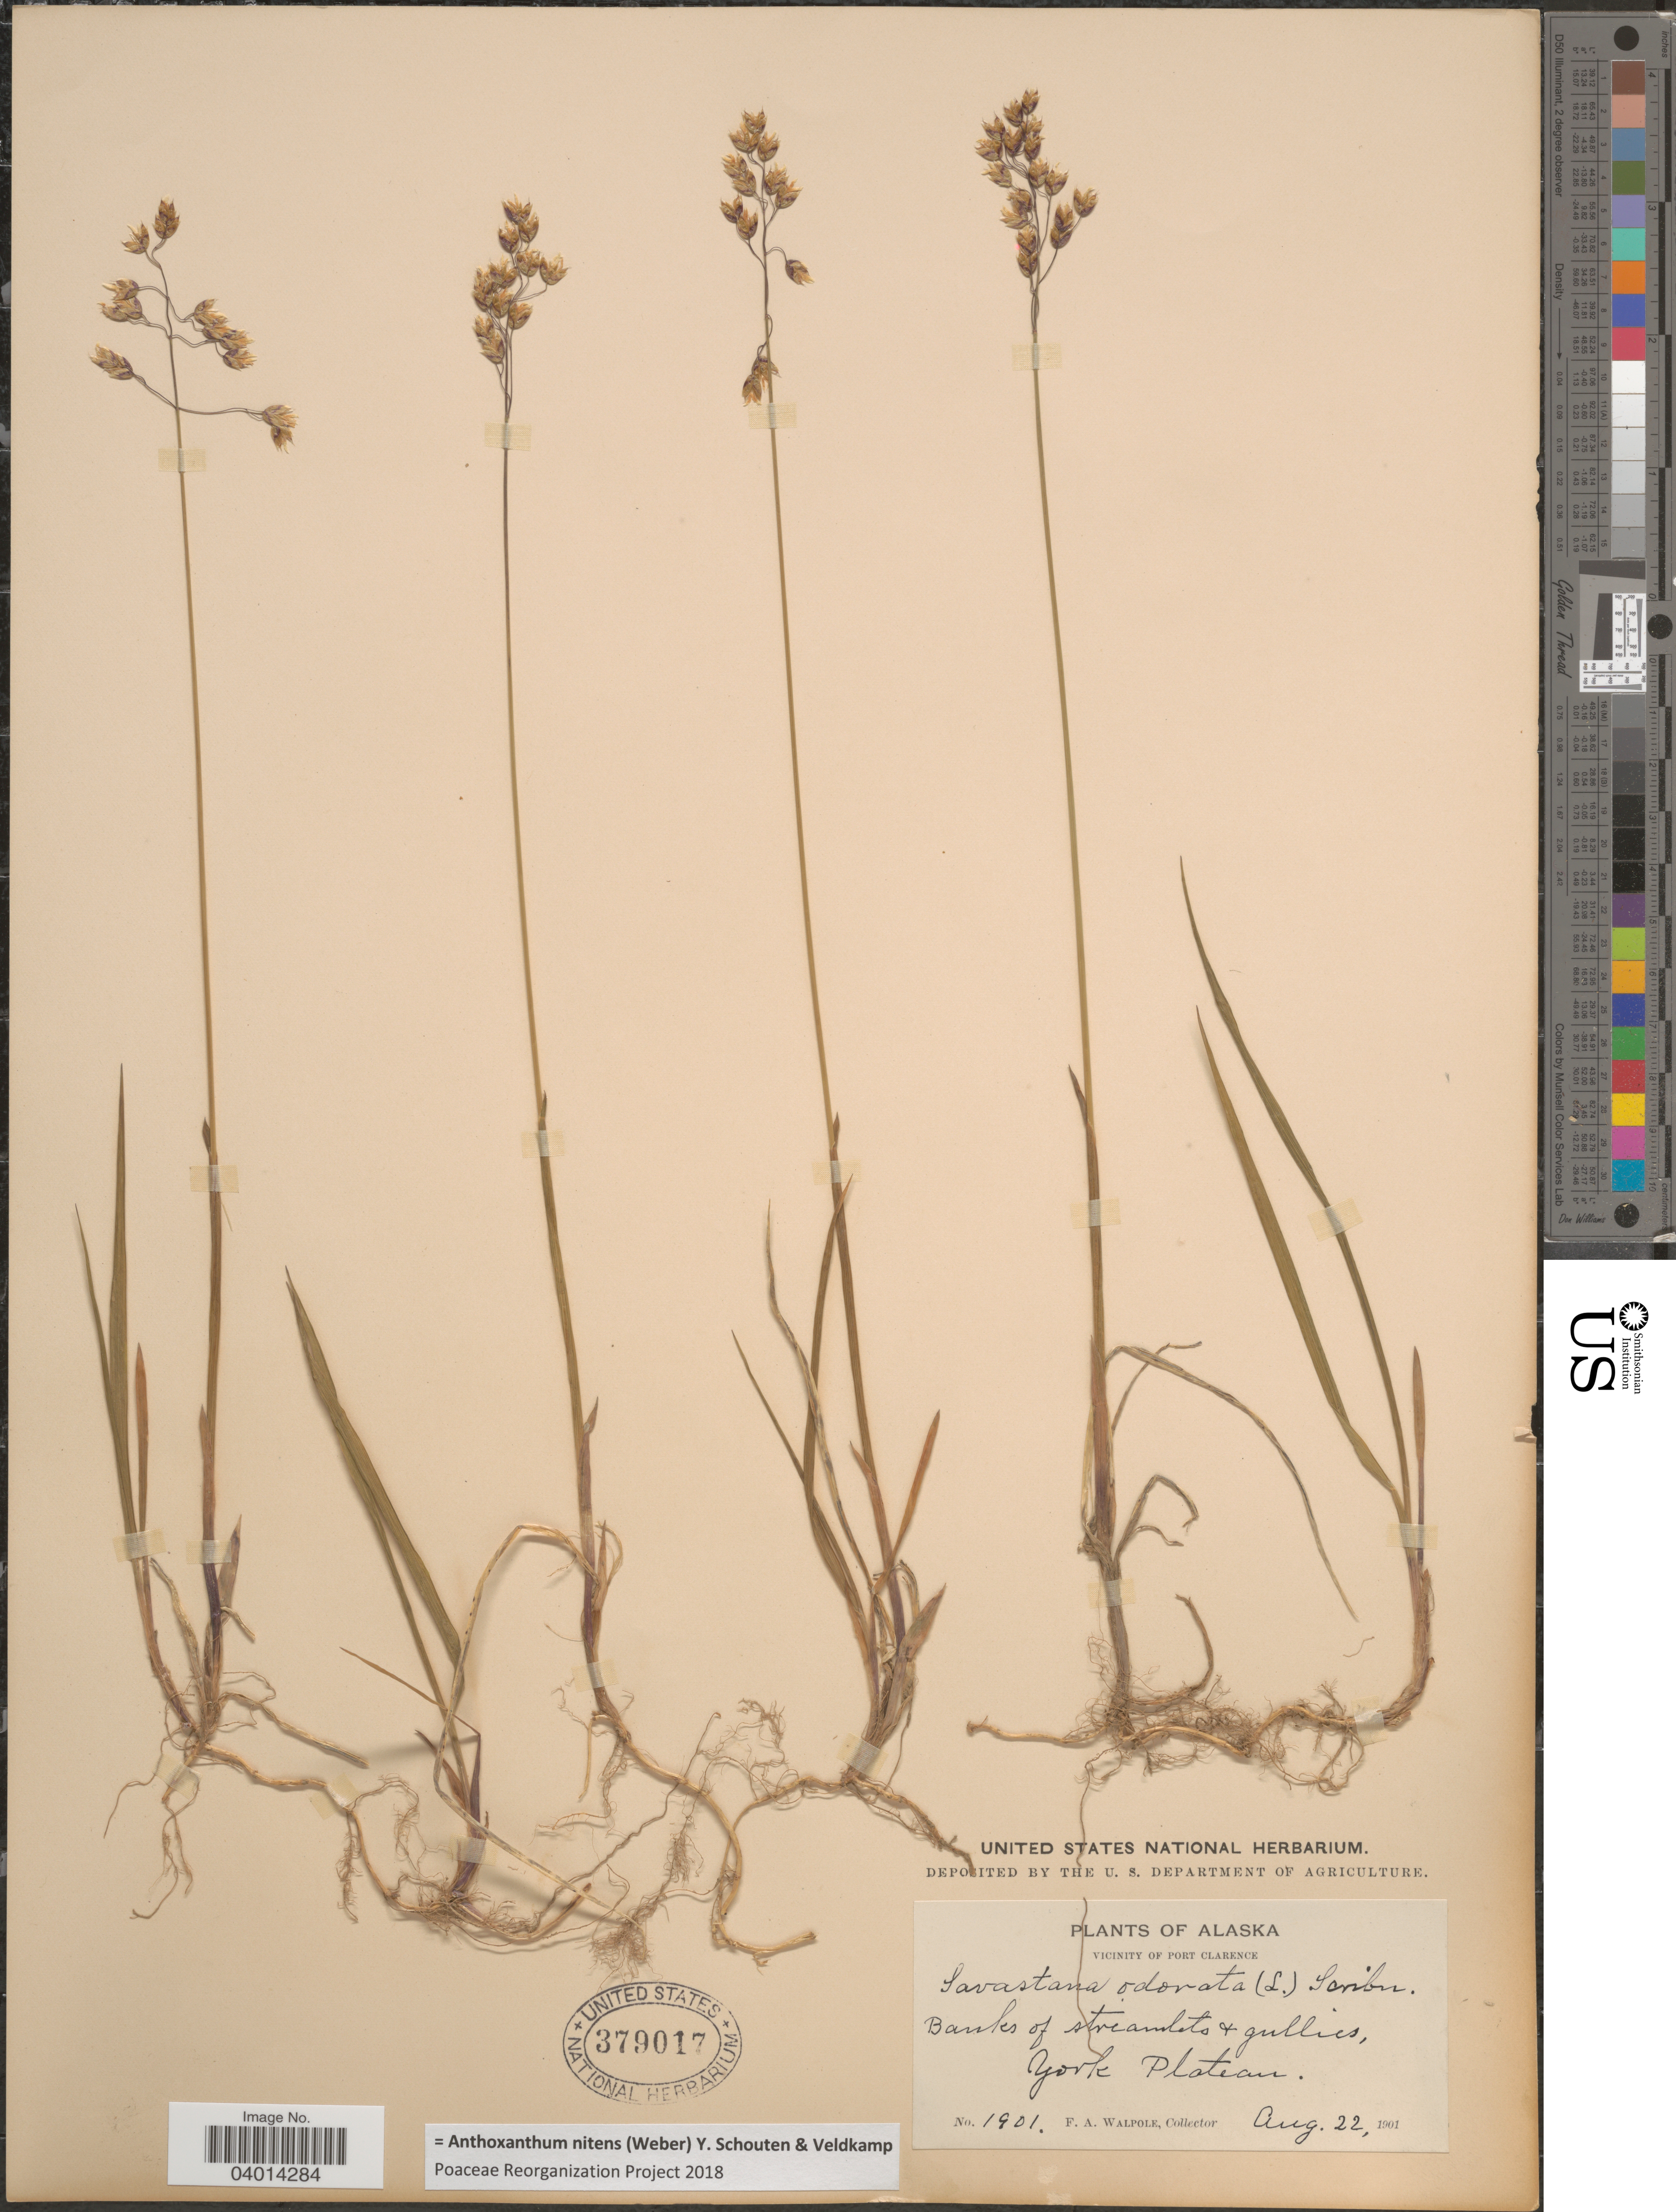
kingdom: Plantae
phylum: Tracheophyta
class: Liliopsida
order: Poales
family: Poaceae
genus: Anthoxanthum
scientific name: Anthoxanthum nitens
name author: (G.H. Weber) R.T.A. Schouten & Veldkamp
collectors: F. Walpole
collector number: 1901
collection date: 1901-08-22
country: United States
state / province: Alaska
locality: Vicinity of Port Clarence. Banks of streamlets + gullies, York Plateau.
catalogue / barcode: US 379017